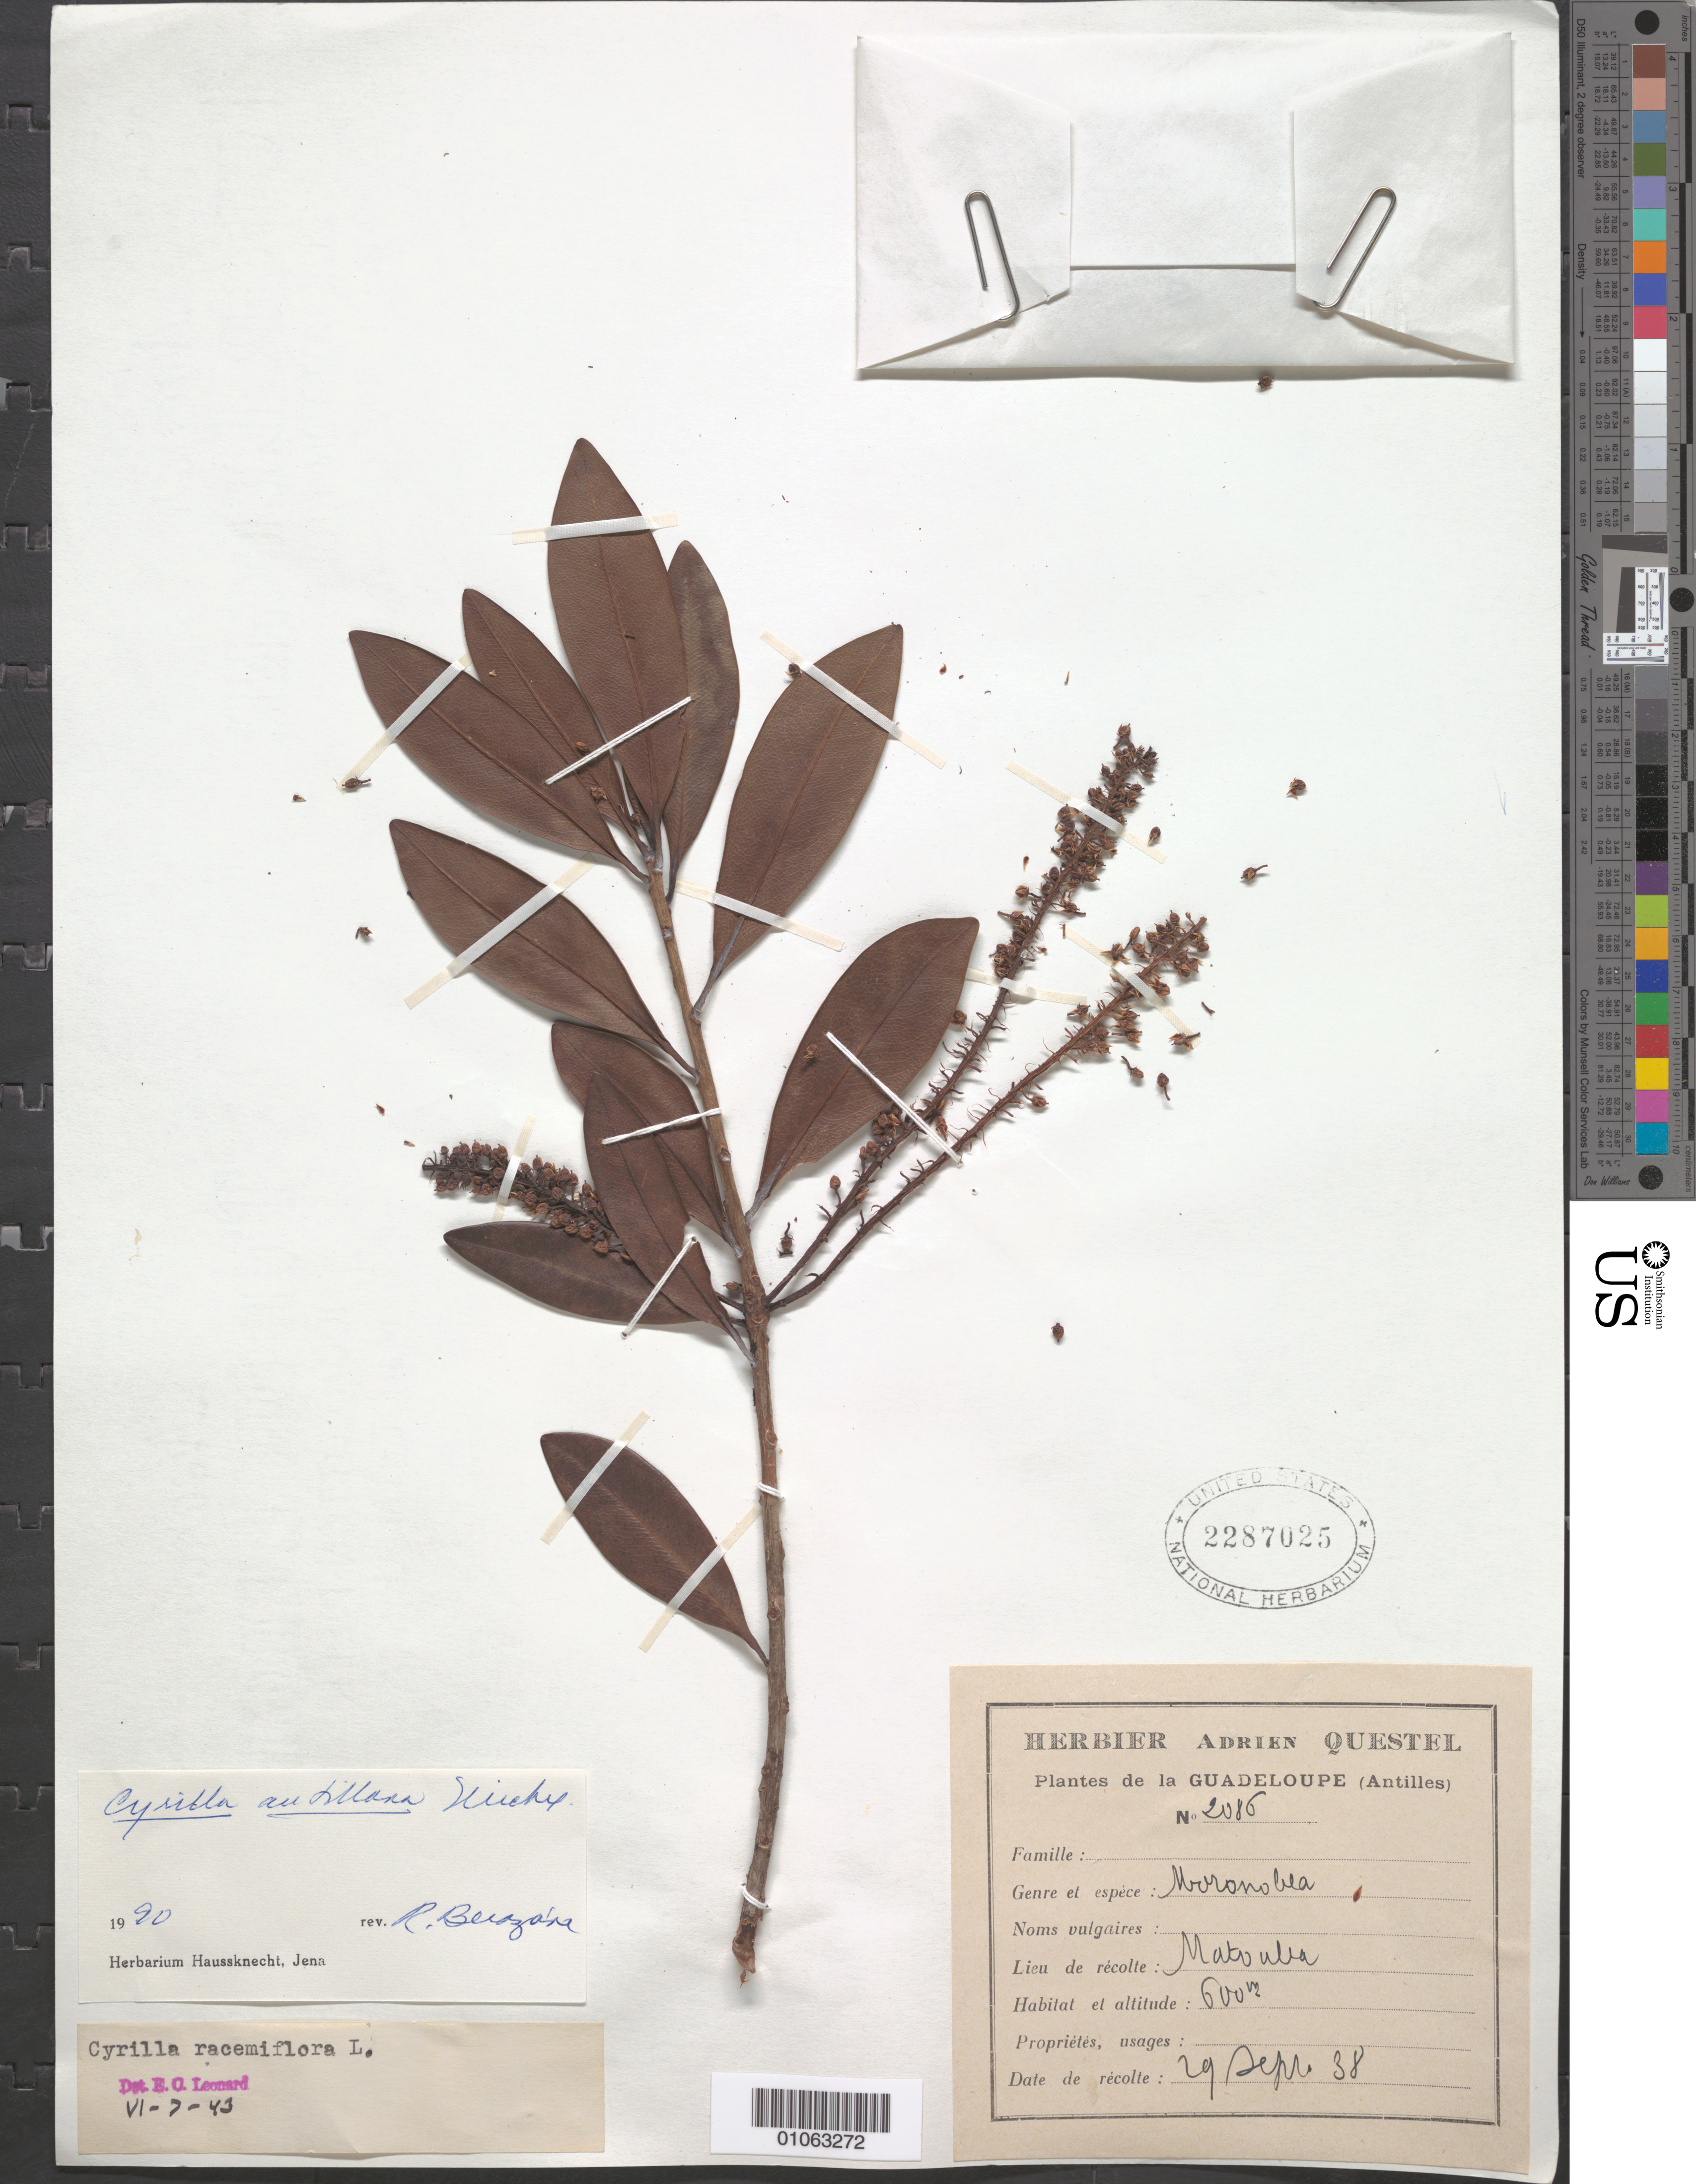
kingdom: Plantae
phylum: Tracheophyta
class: Magnoliopsida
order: Ericales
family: Cyrillaceae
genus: Cyrilla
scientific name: Cyrilla antillana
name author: Michx.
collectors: A. Questel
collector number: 2086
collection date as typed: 29 Sep 1938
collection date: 1938-09-29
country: Guadeloupe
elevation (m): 600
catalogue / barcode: US 2287025